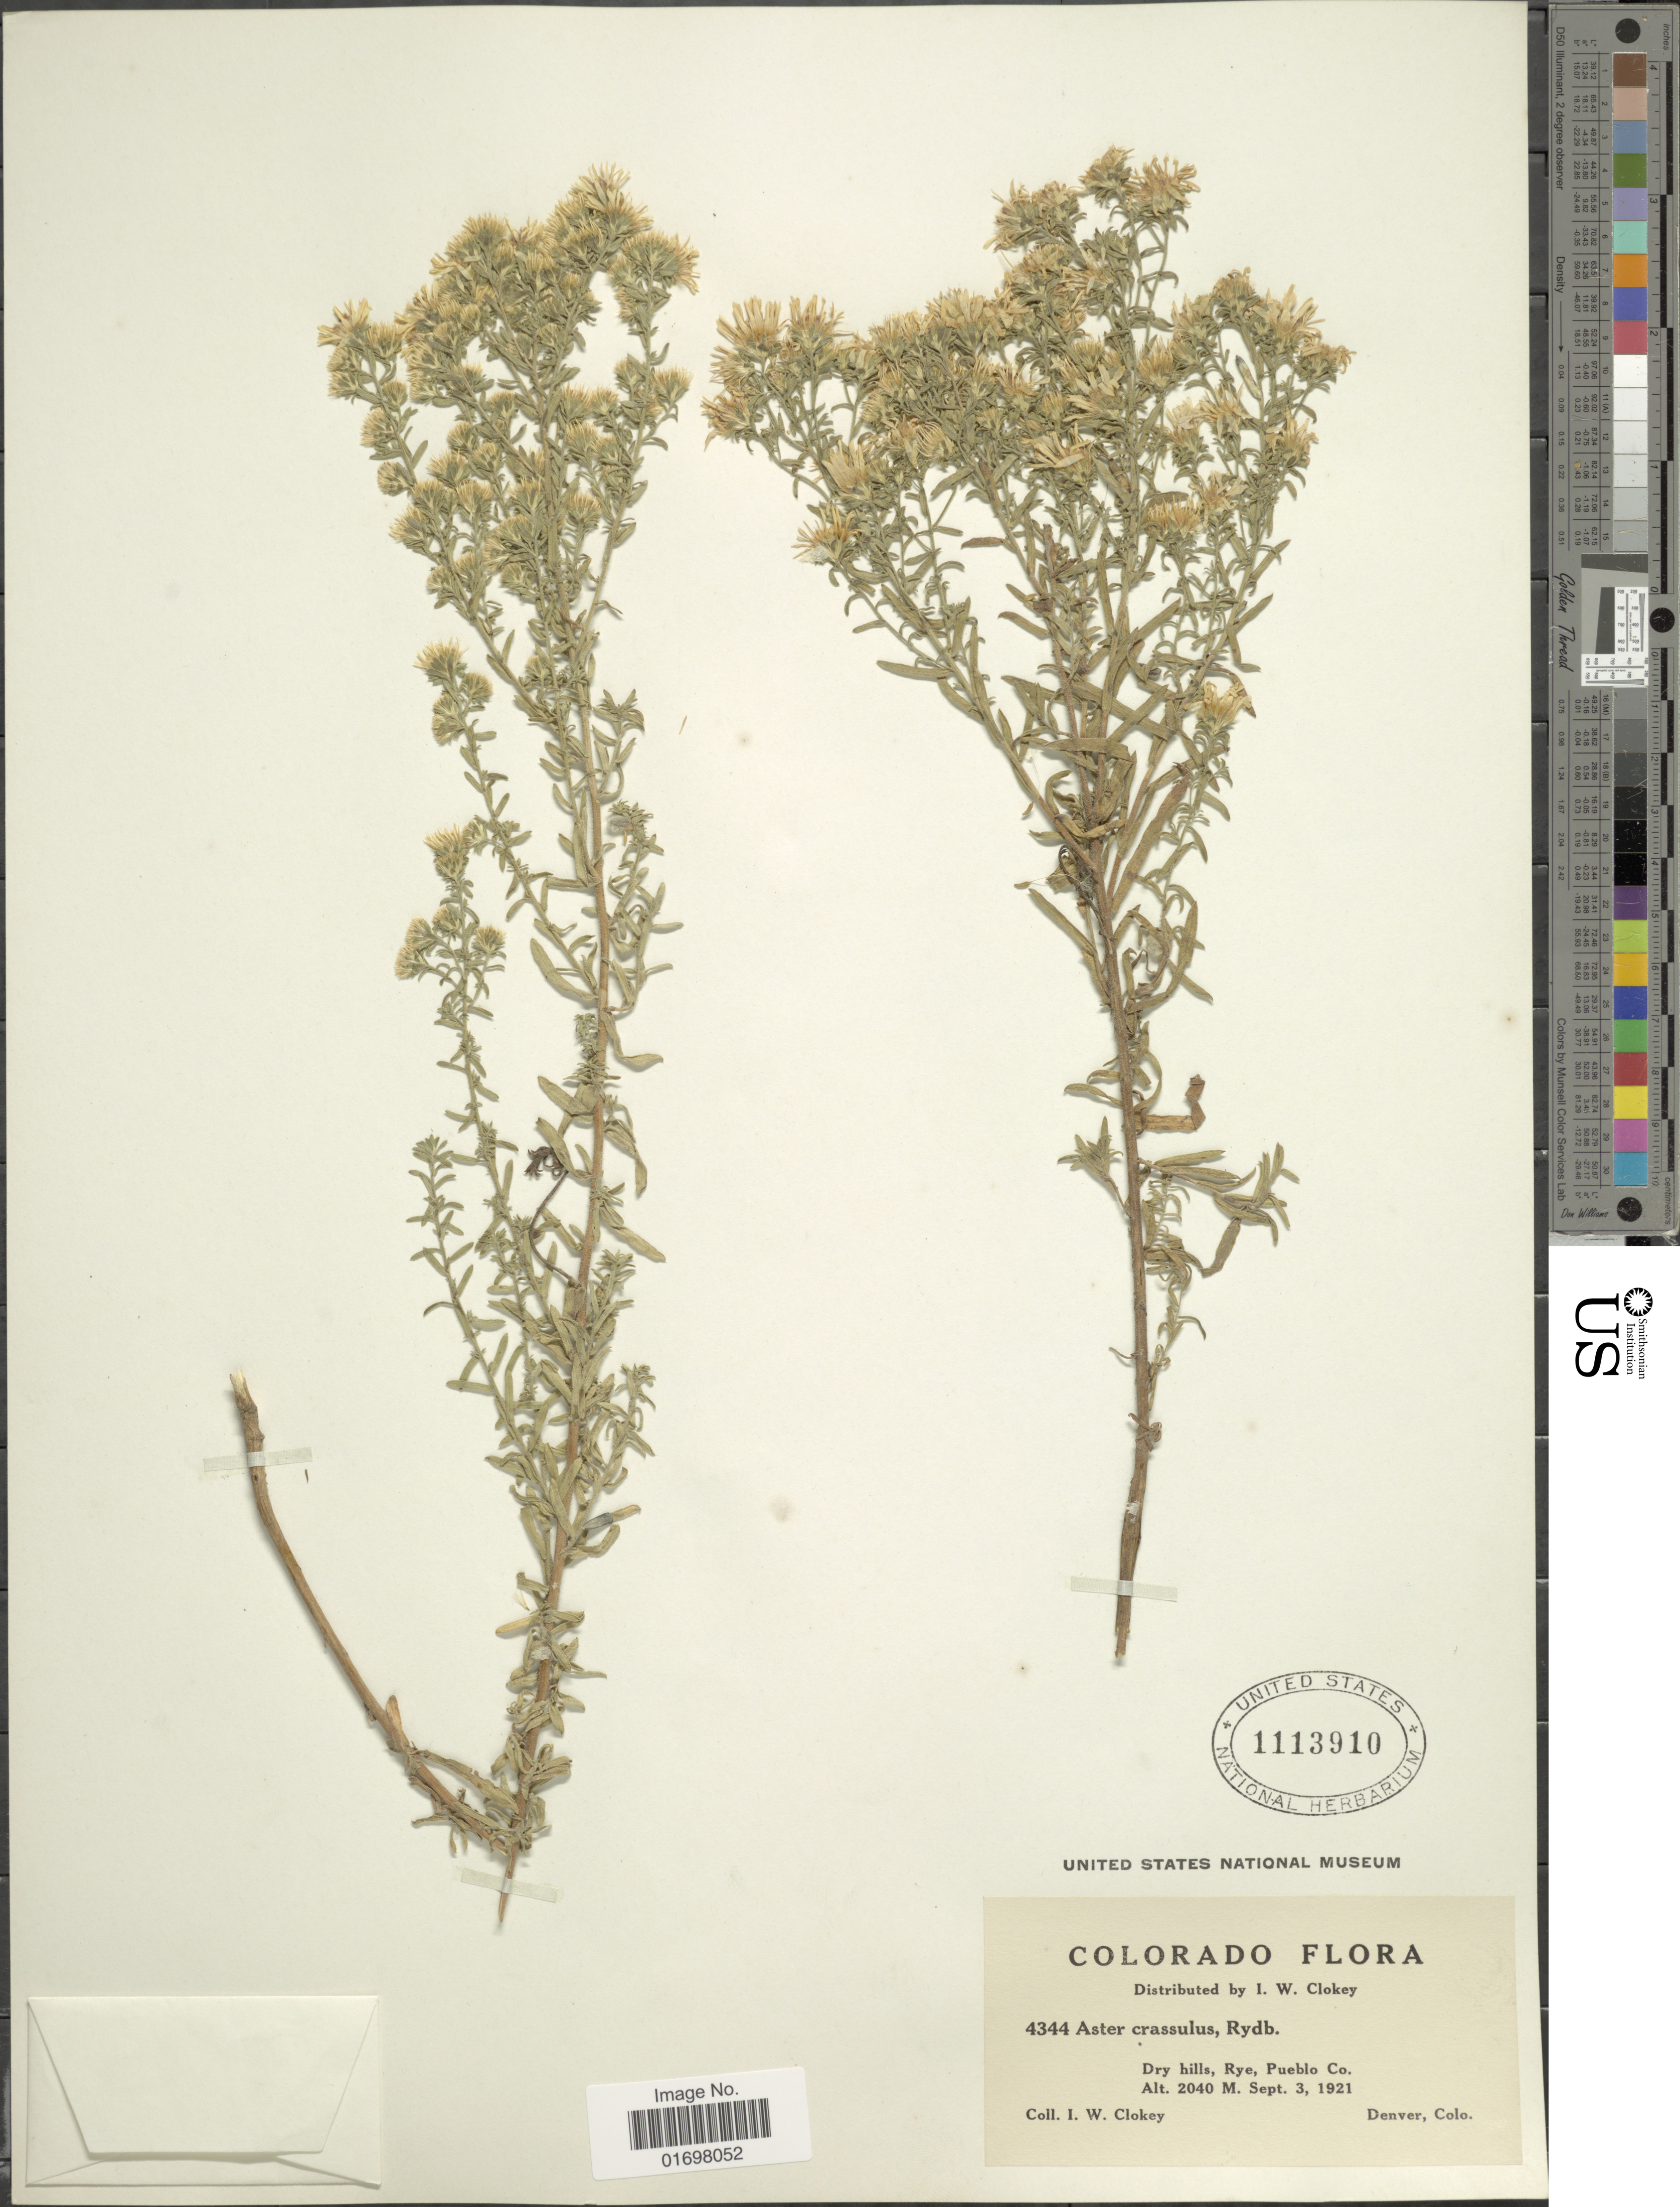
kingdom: Plantae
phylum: Tracheophyta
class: Magnoliopsida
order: Asterales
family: Asteraceae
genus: Symphyotrichum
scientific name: Symphyotrichum falcatum var. commutatum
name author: (Torr. & A. Gray) G.L. Nesom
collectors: I. W. Clokey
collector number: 4344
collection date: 1921-09-03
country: United States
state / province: Colorado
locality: Rye, Pueblo Co. Denver Co.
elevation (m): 2040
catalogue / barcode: US 1113910